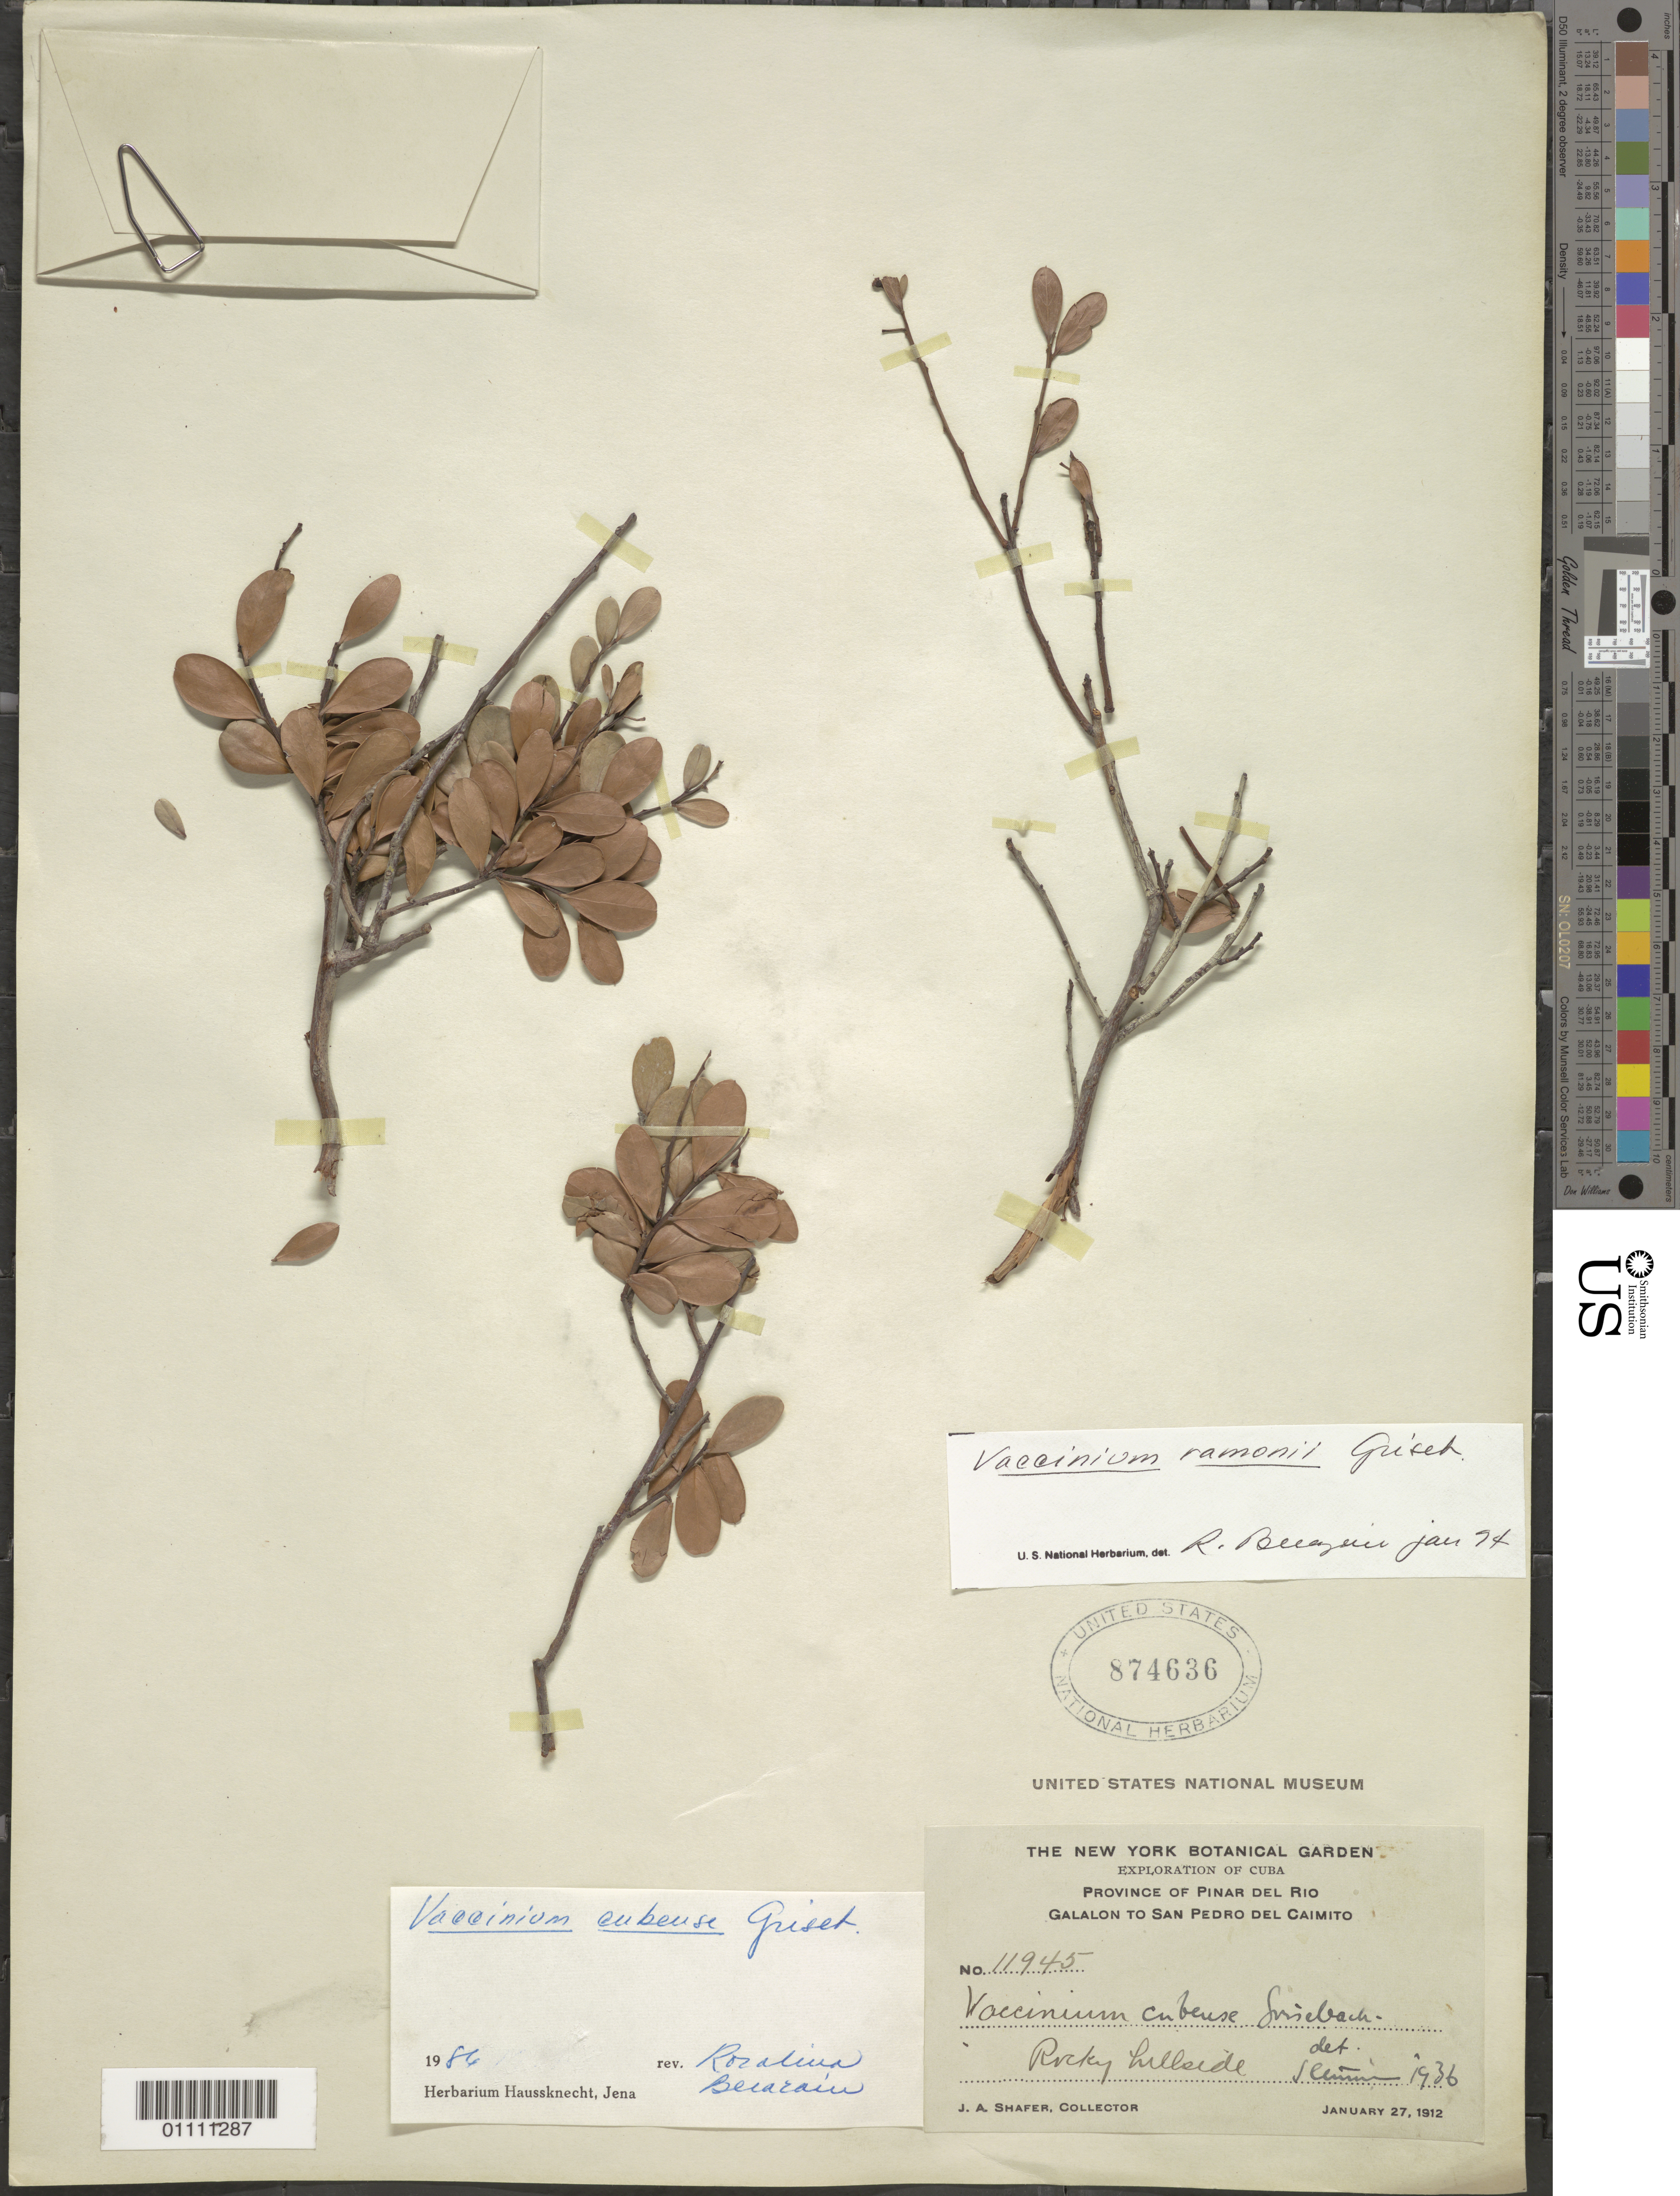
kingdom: Plantae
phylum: Tracheophyta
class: Magnoliopsida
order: Ericales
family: Ericaceae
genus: Vaccinium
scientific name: Vaccinium ramonii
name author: Griseb.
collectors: J. A. Shafer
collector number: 11945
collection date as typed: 27 Jan 1912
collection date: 1912-01-27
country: Cuba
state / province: Pinar del Rio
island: Cuba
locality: Galalon to San Pedro del Caimito Rocky hillside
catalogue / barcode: US 874636